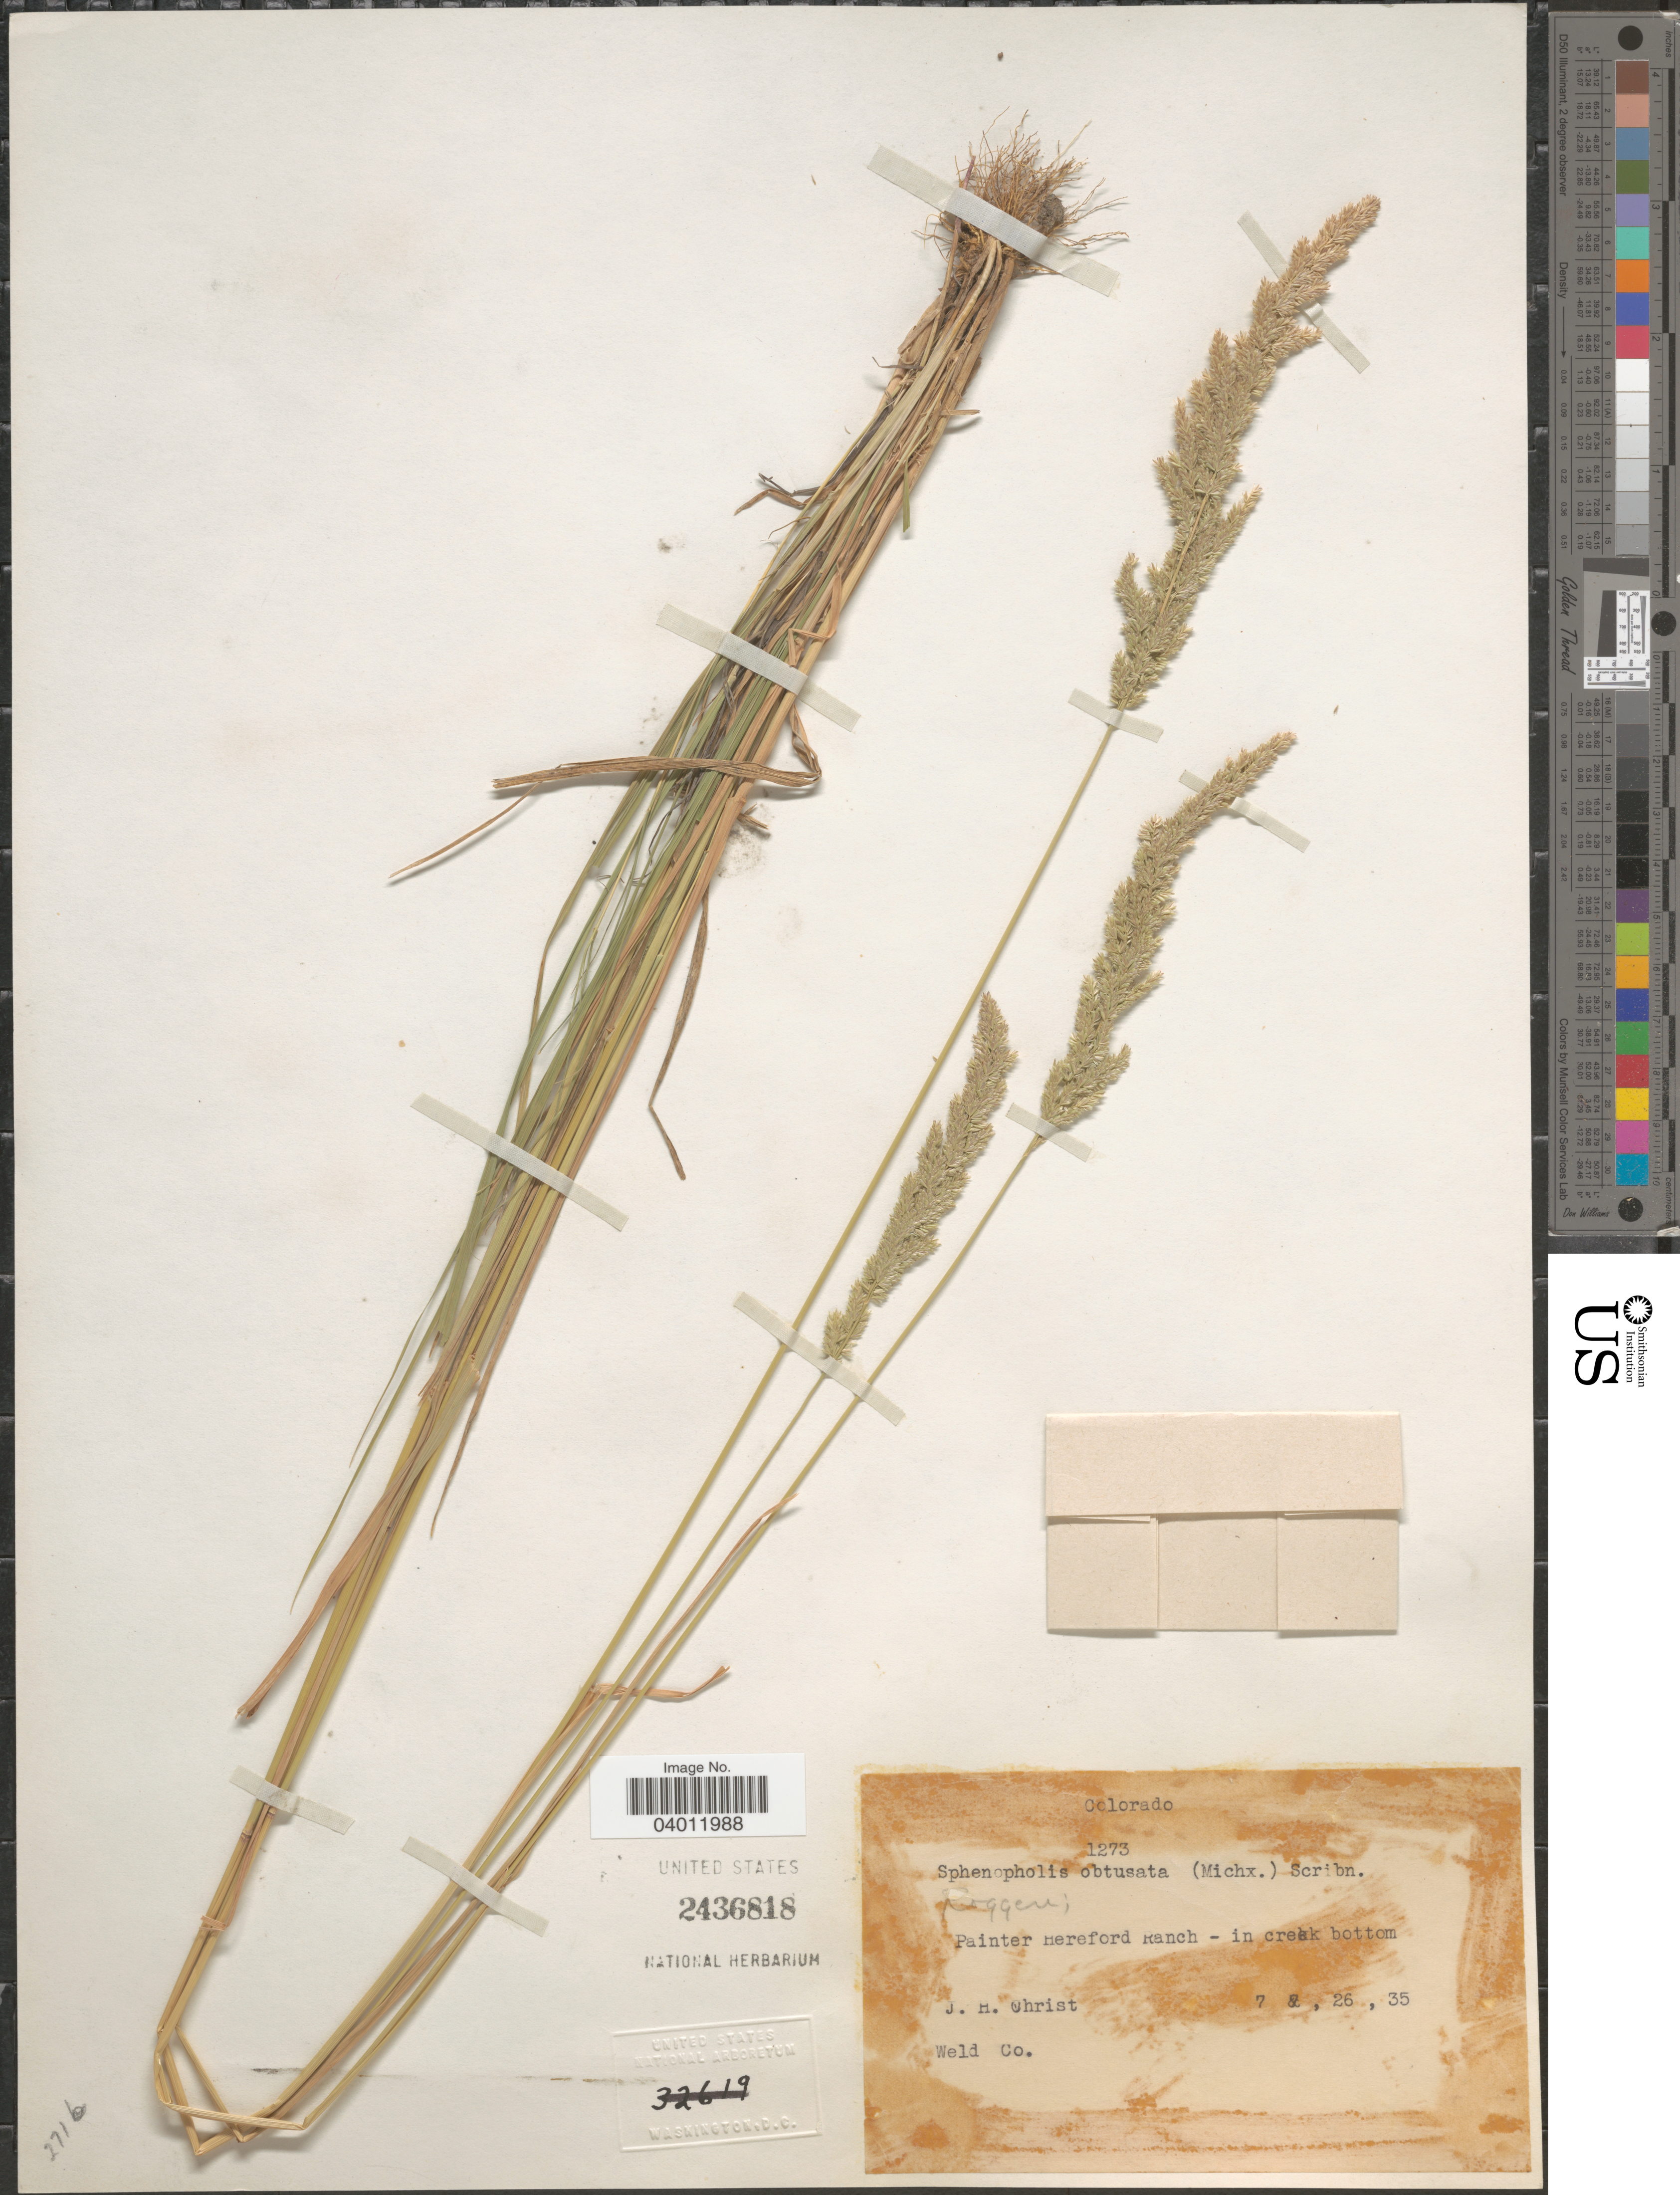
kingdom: Plantae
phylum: Tracheophyta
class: Liliopsida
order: Poales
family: Poaceae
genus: Sphenopholis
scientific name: Sphenopholis obtusata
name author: (Michx.) Scribn.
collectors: J. H. Christ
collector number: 1273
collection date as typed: Transcribed d/m/y: 26/7/35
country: United States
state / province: Colorado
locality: Painter Hereford Ranch. Weld Co.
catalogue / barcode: US 2436818